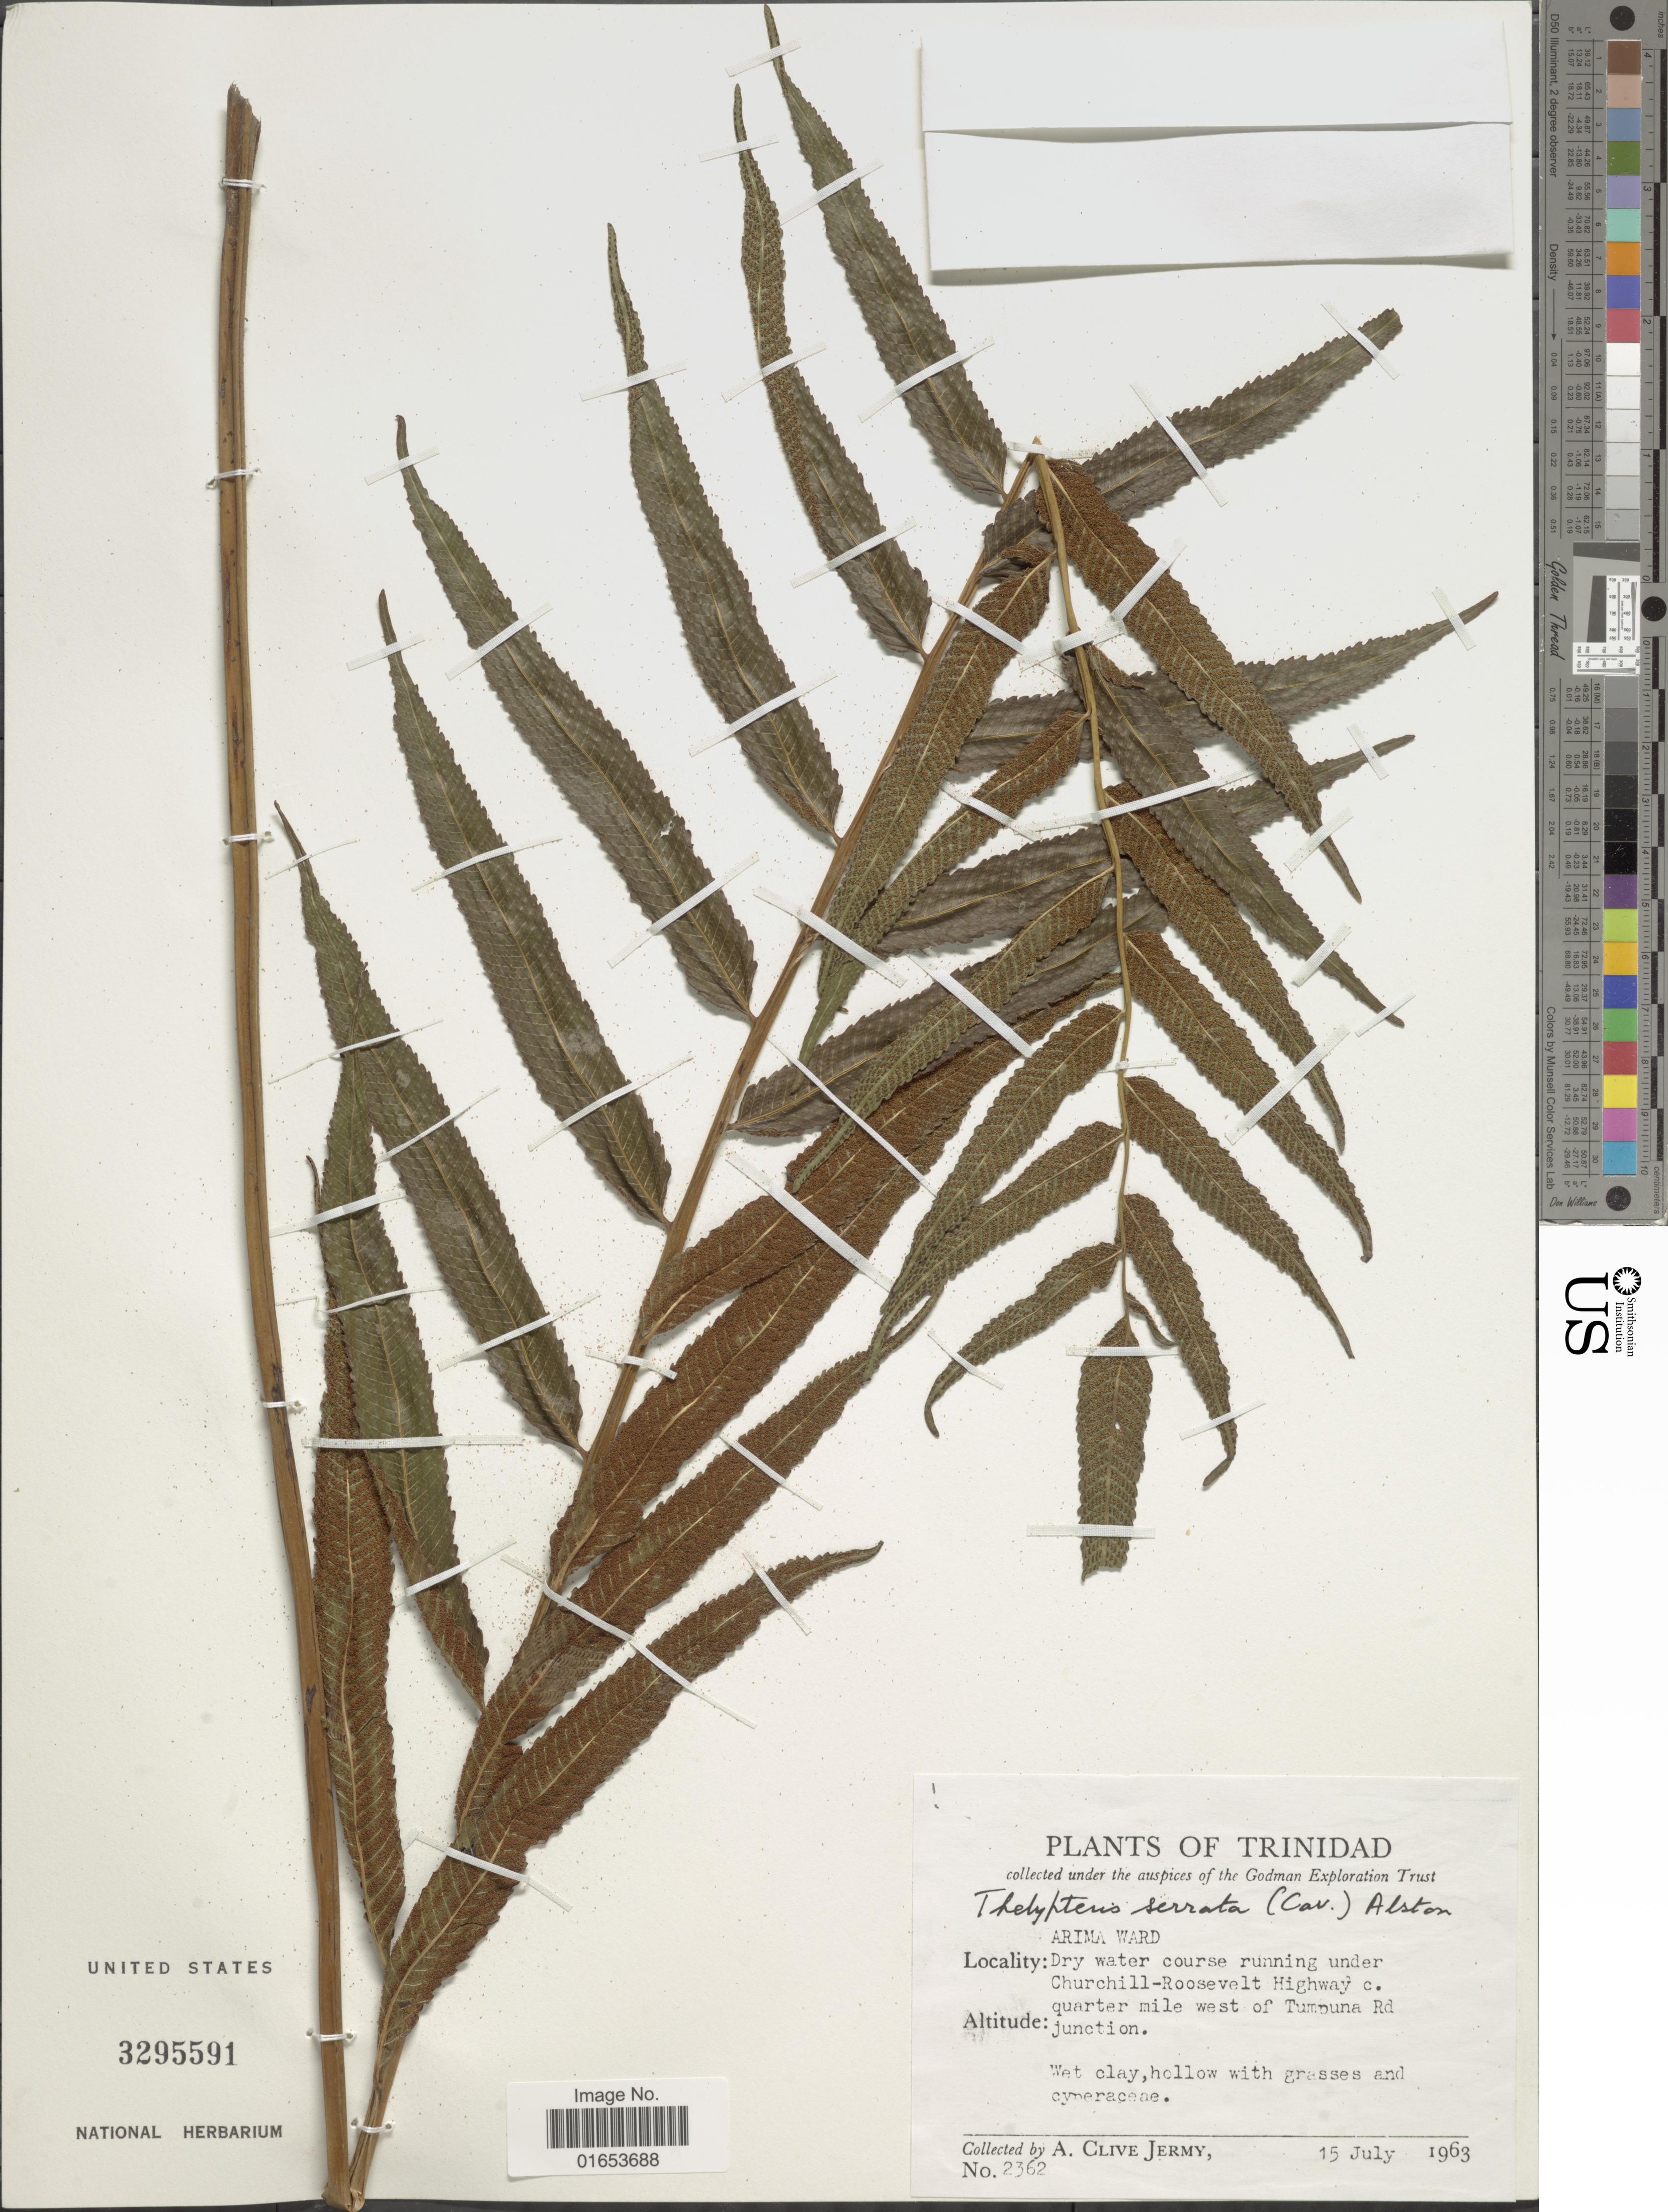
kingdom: Plantae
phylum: Tracheophyta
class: Polypodiopsida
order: Polypodiales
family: Thelypteridaceae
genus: Meniscium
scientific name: Meniscium serratum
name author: Cav.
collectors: A. Jermy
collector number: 2362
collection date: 1963-07-15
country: Trinidad and Tobago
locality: Trinidad. Arima Ward. under Churchill-Roosevelt Highway ca. quarter mile west of Tumpuna Rd junction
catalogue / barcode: US 3295591